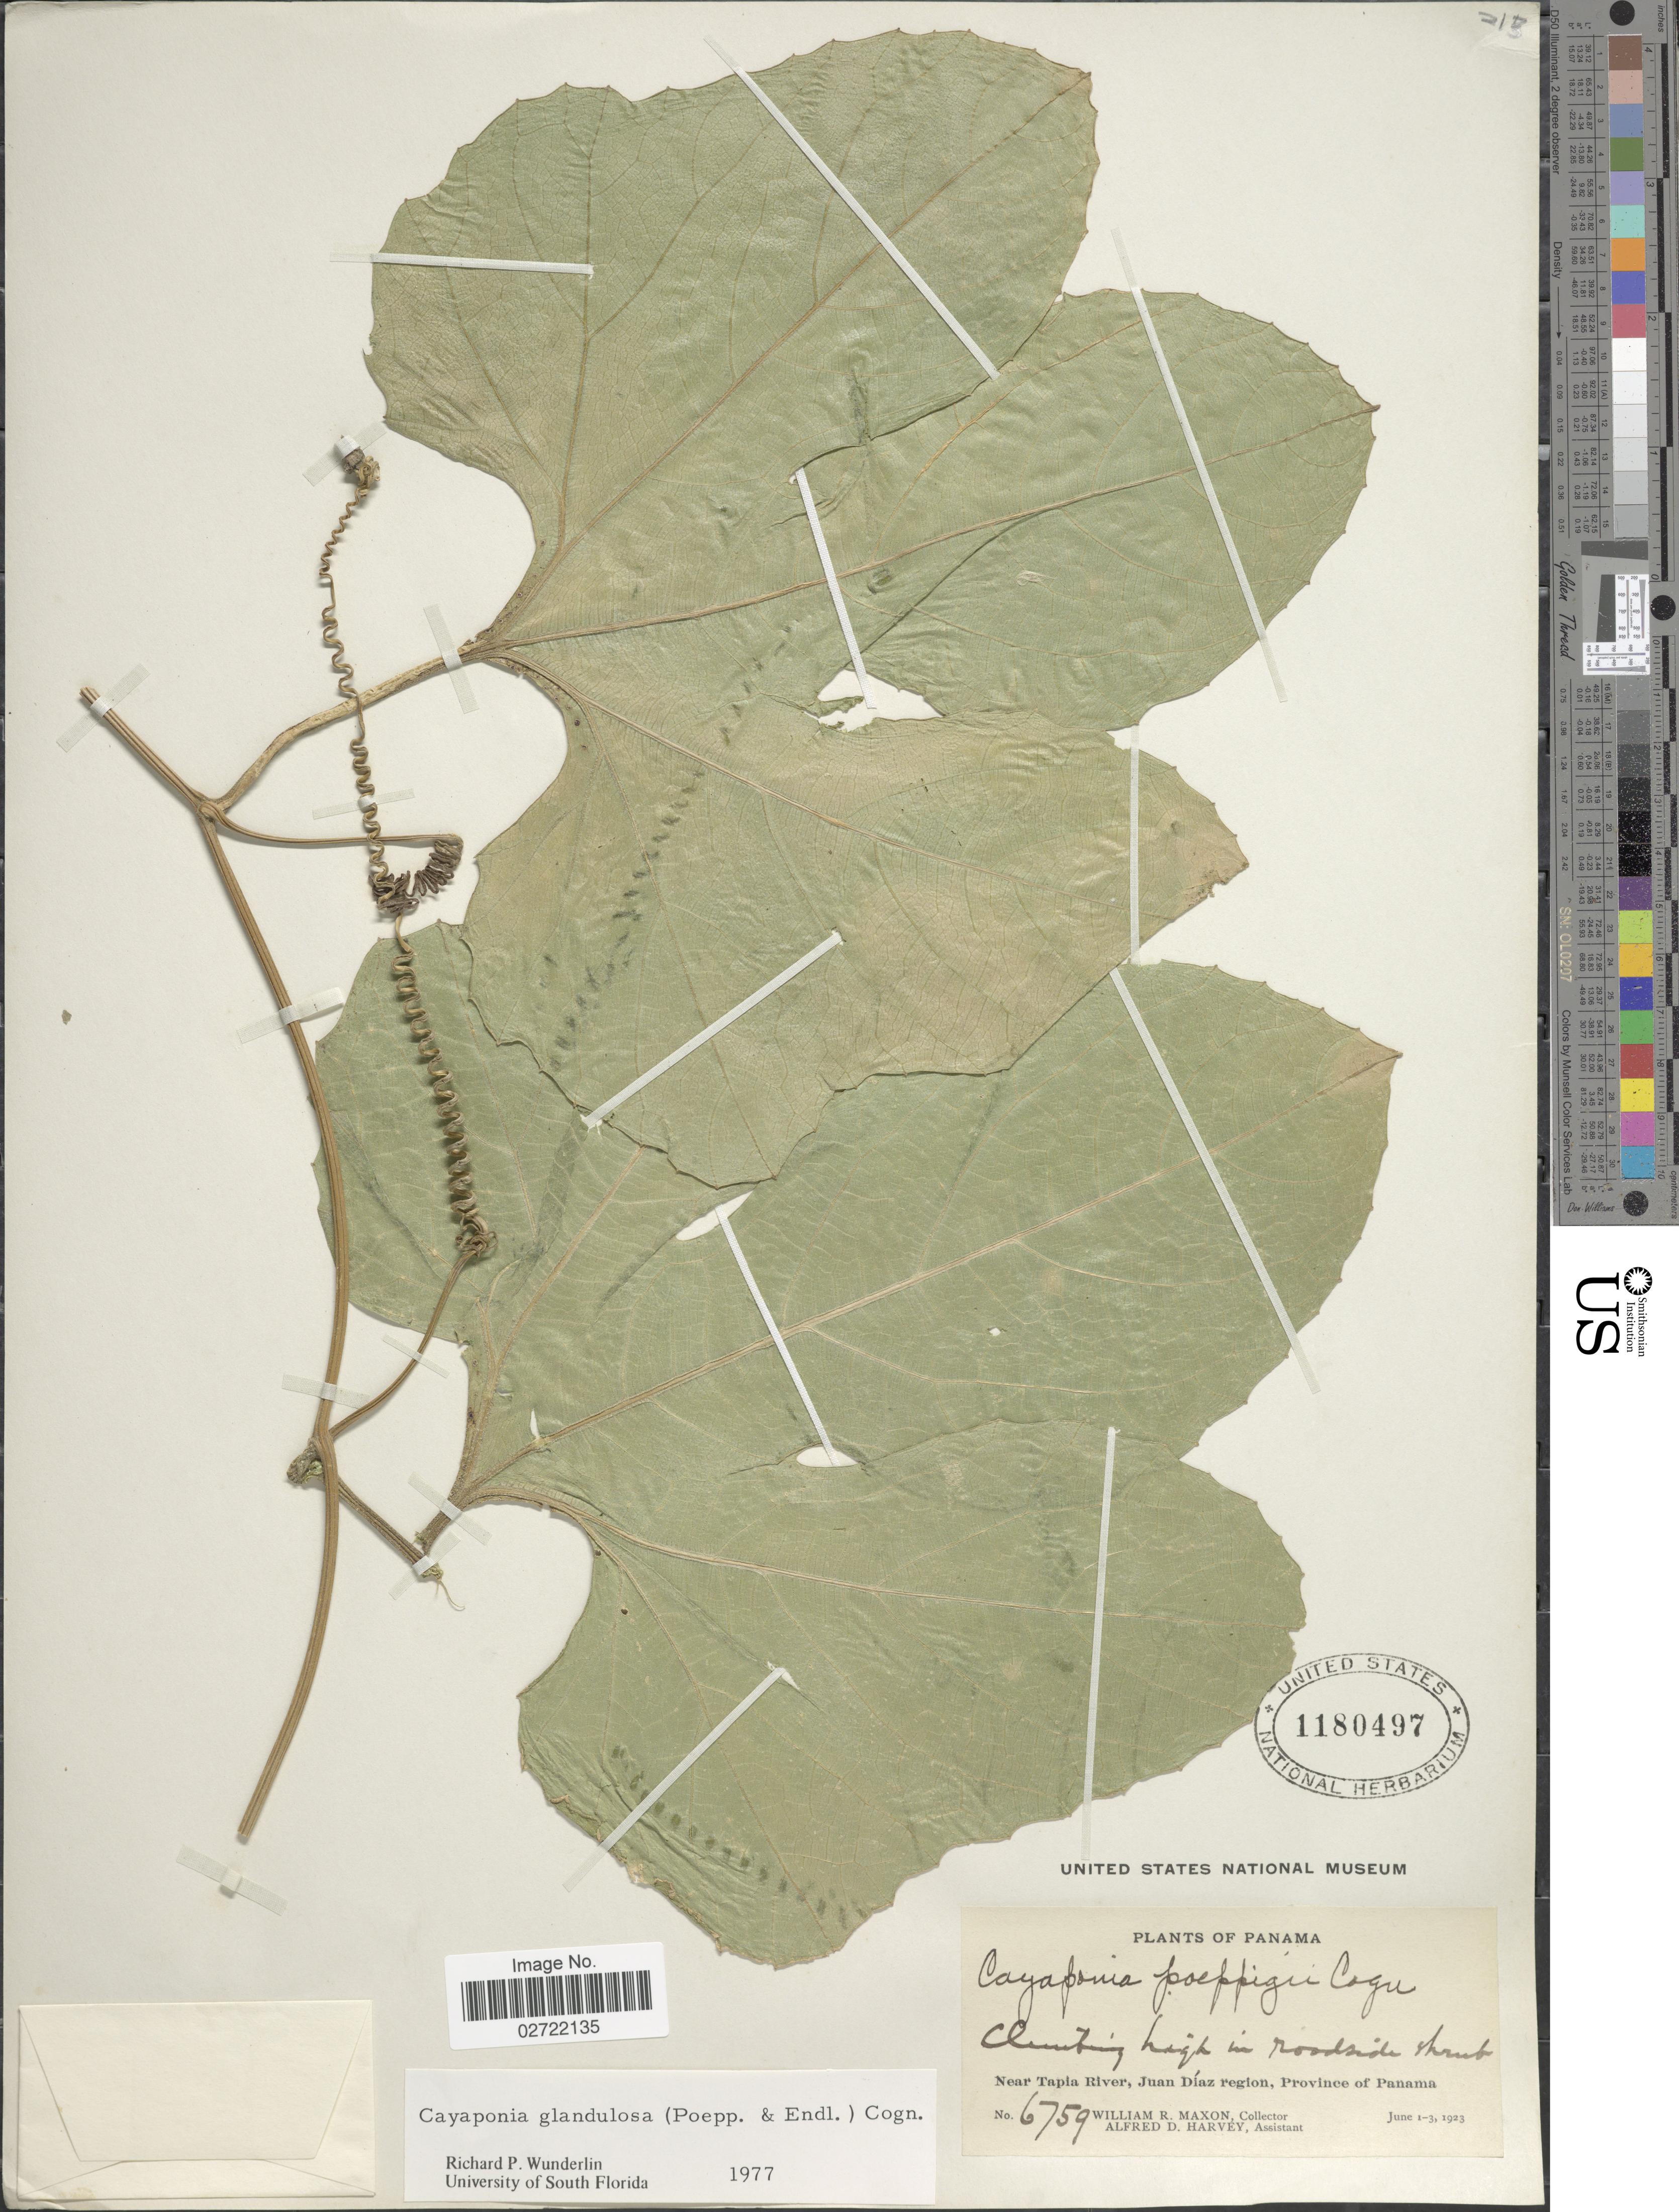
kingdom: Plantae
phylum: Tracheophyta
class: Magnoliopsida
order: Cucurbitales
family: Cucurbitaceae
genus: Cayaponia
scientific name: Cayaponia glandulosa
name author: (Poepp. & Endl.) Cogn.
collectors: W. R. Maxon & A. D. Harvey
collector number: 6759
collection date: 1923-06-01/1923-06-03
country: Panama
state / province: Panamá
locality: Near Tapia River, Juan Díaz region.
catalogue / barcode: US 1180497